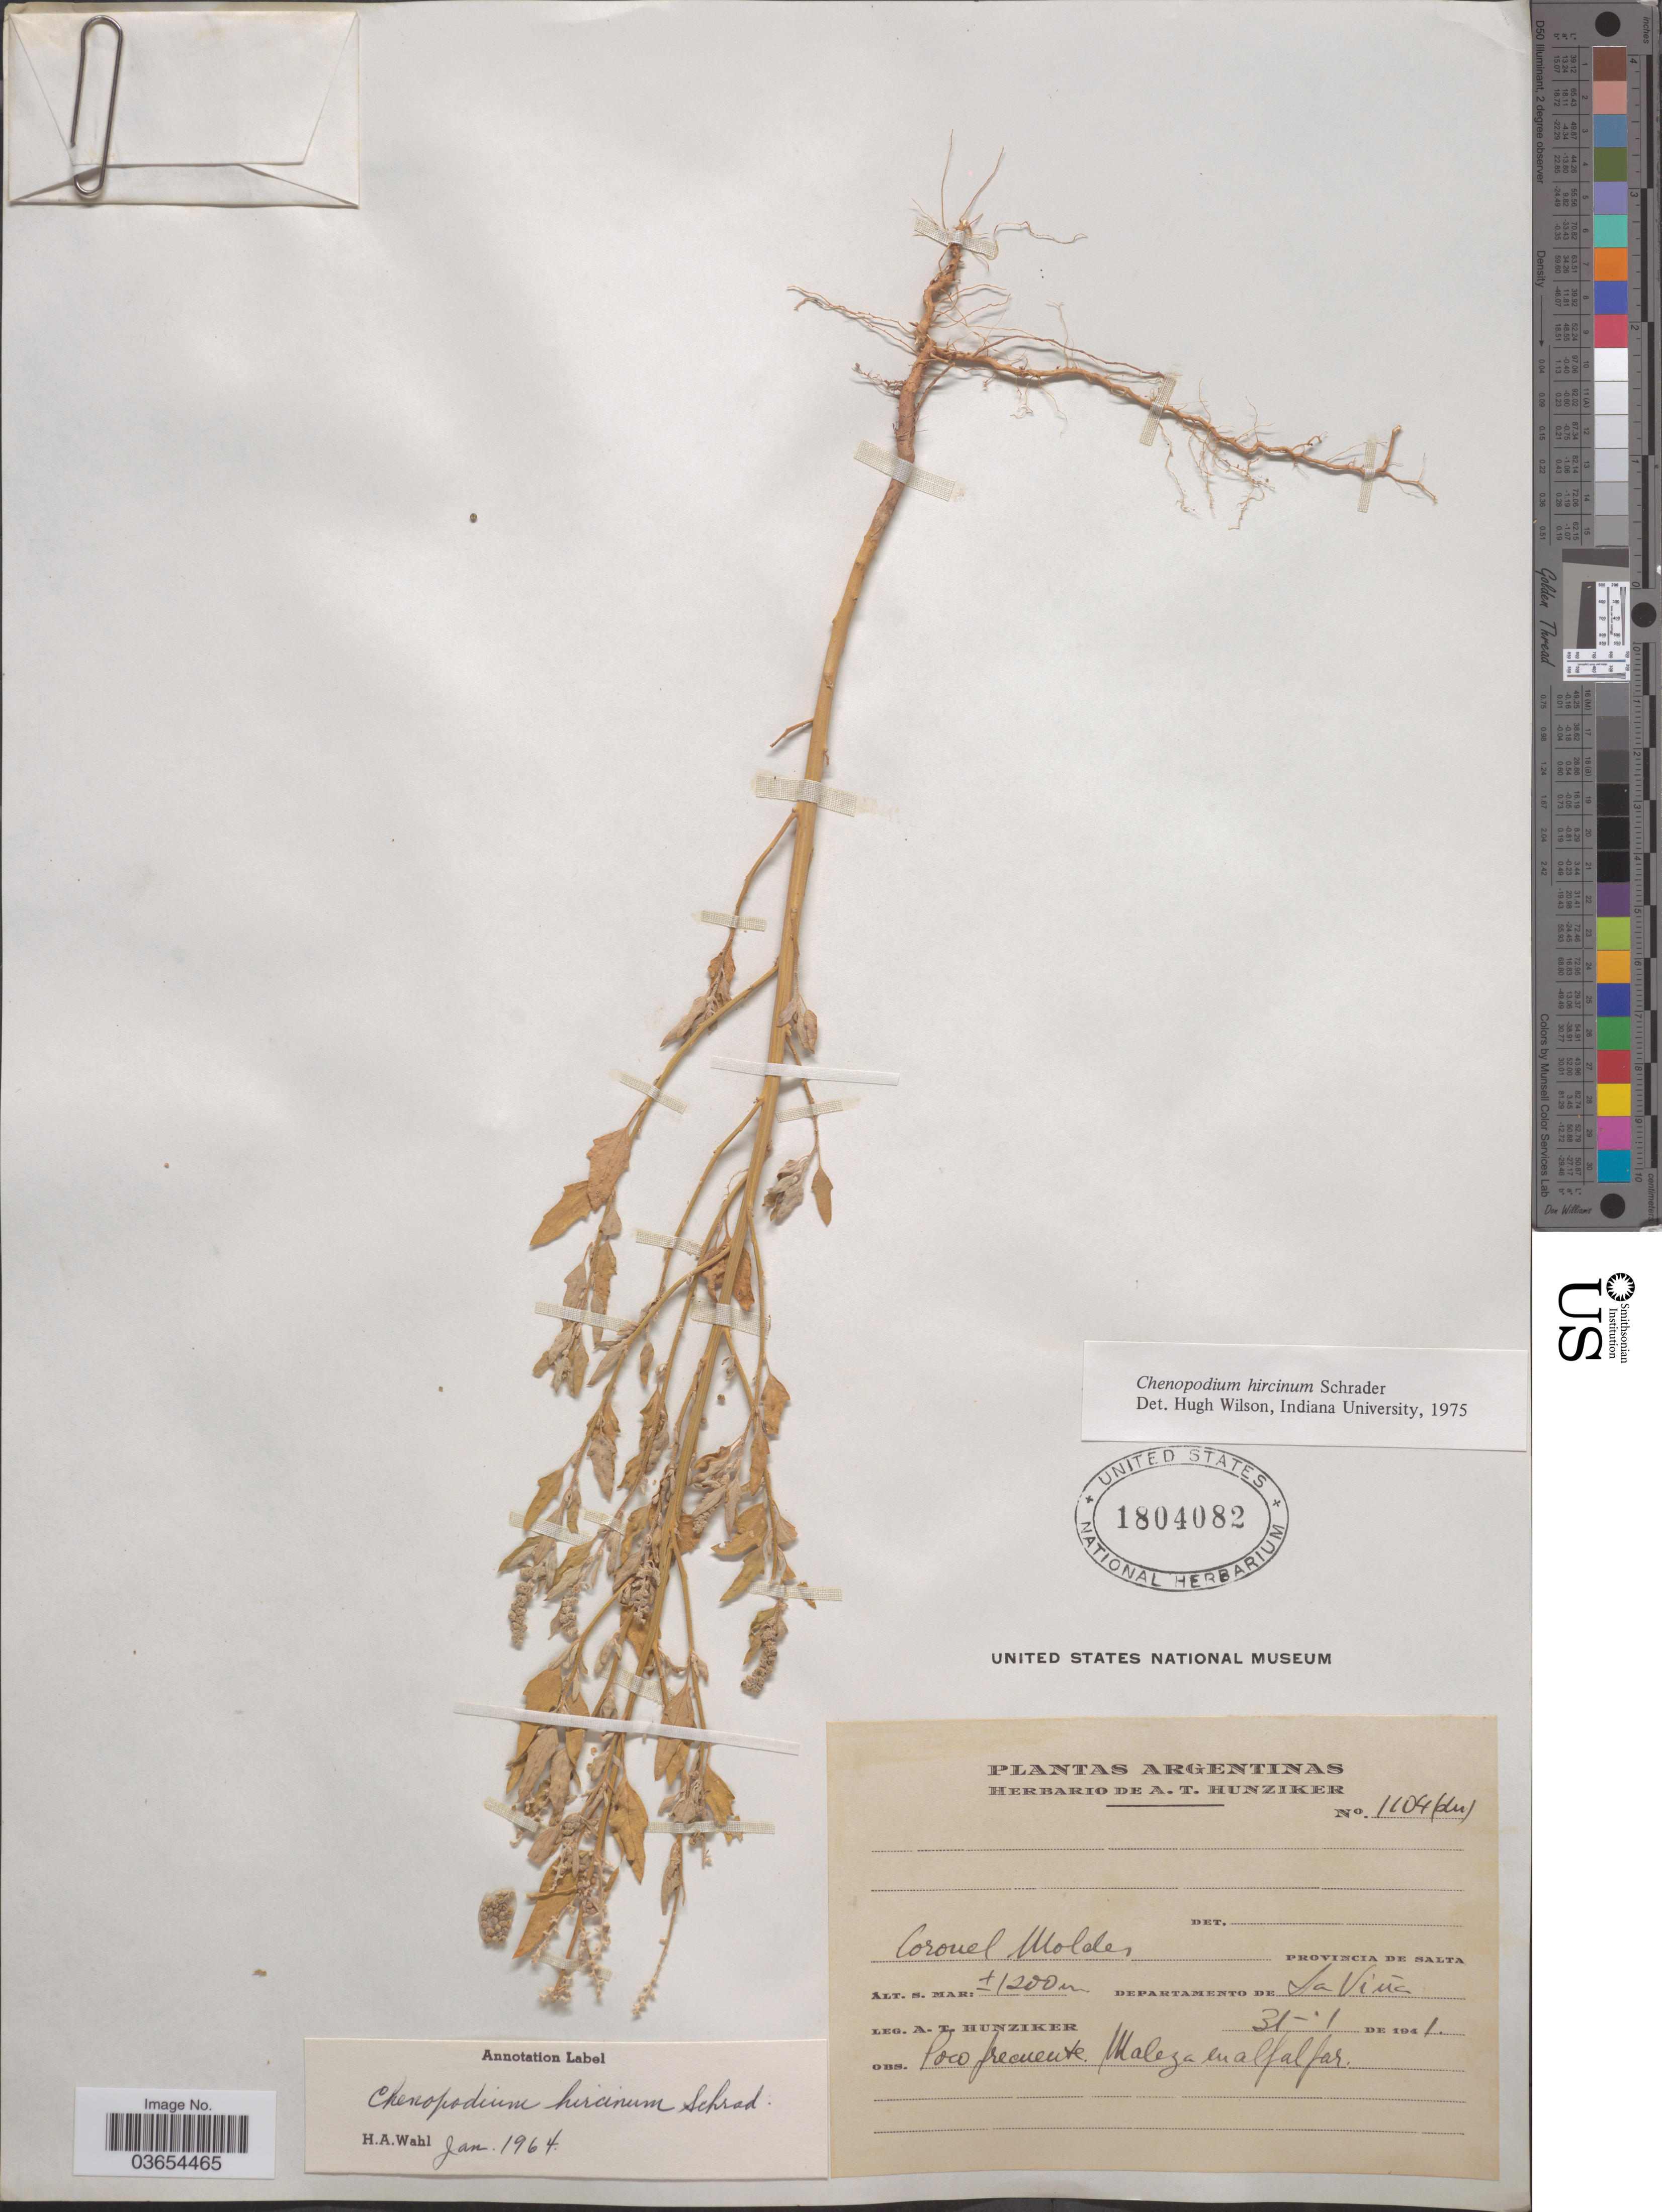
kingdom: Plantae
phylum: Tracheophyta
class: Magnoliopsida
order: Caryophyllales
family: Amaranthaceae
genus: Chenopodium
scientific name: Chenopodium hircinum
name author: Schrad.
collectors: A. T. Hunziker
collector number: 1104(du)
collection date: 1941-01-31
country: Argentina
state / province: Salta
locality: Coronel Moldes. Departamento de La Viña.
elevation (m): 1200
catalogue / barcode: US 1804082